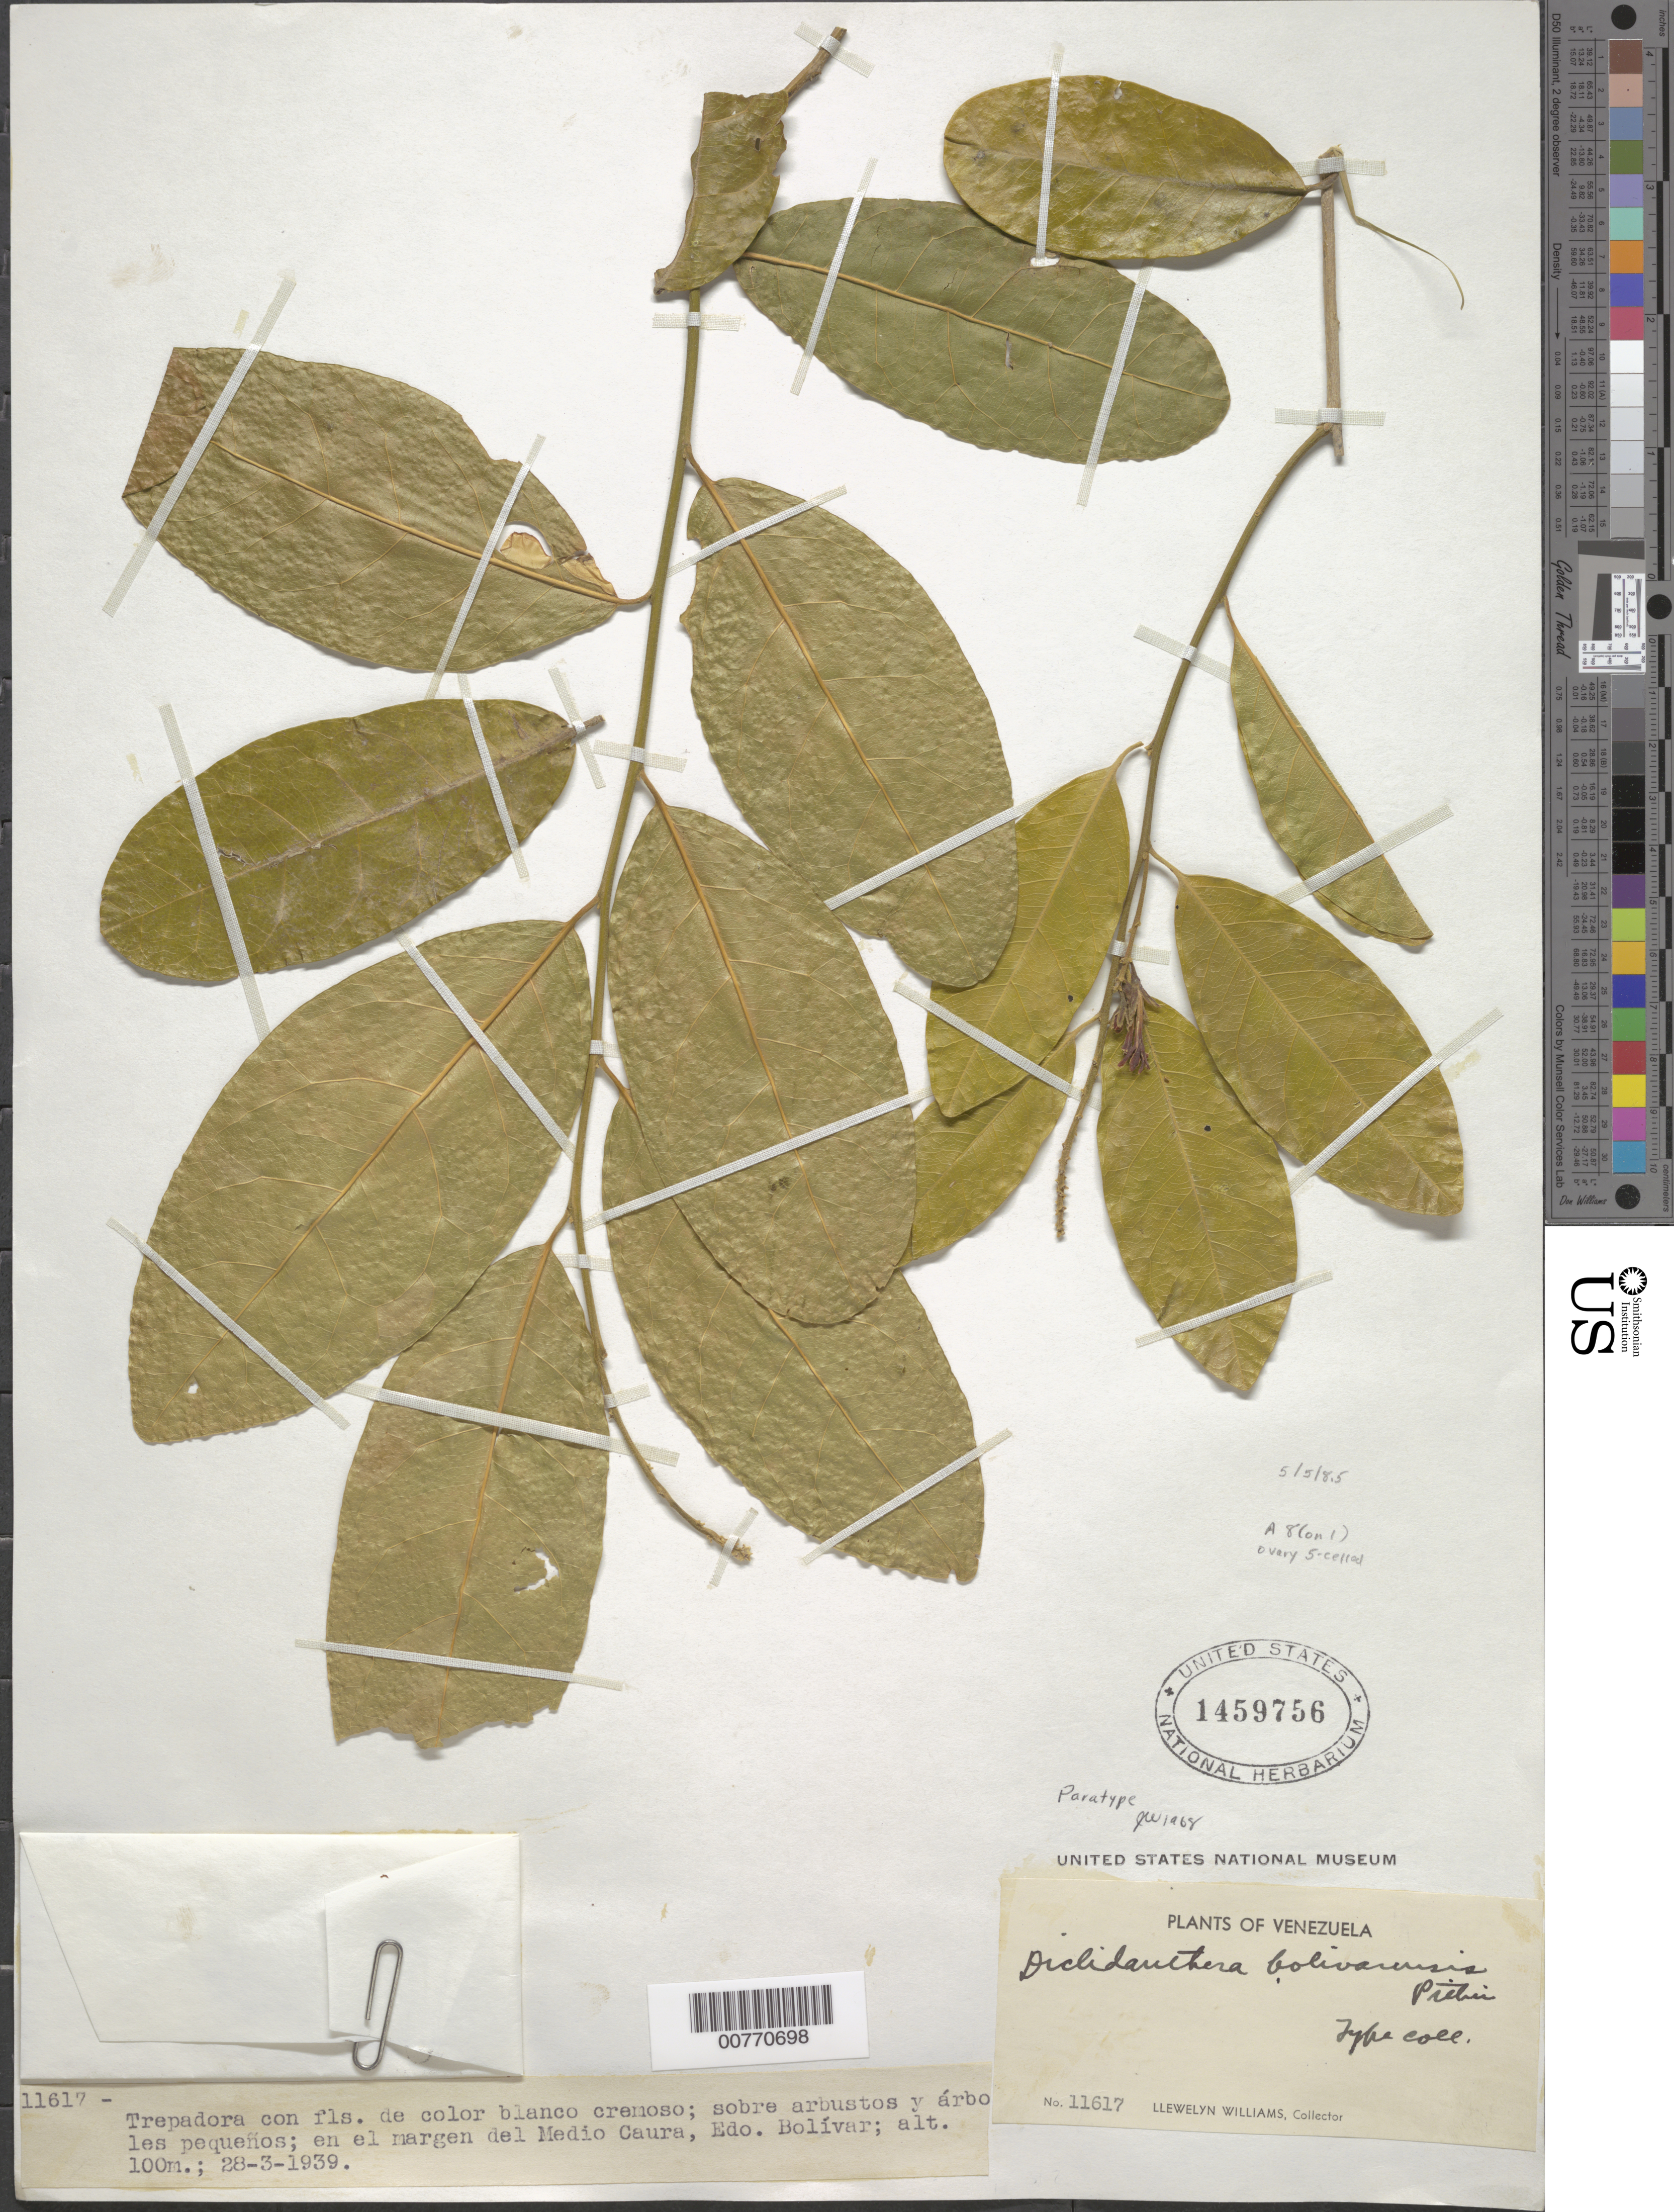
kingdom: Plantae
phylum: Tracheophyta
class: Magnoliopsida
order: Fabales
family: Polygalaceae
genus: Diclidanthera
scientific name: Diclidanthera bolivarensis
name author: Pittier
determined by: Wurdack, John J., (US), US (UNITED STATES)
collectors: Ll. Williams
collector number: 11617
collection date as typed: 28-Mar-39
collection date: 1939-03-28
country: Venezuela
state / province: Bolívar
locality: Temblador, Medio Caura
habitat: On shrubs and small trees along river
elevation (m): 100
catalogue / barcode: US 1459756